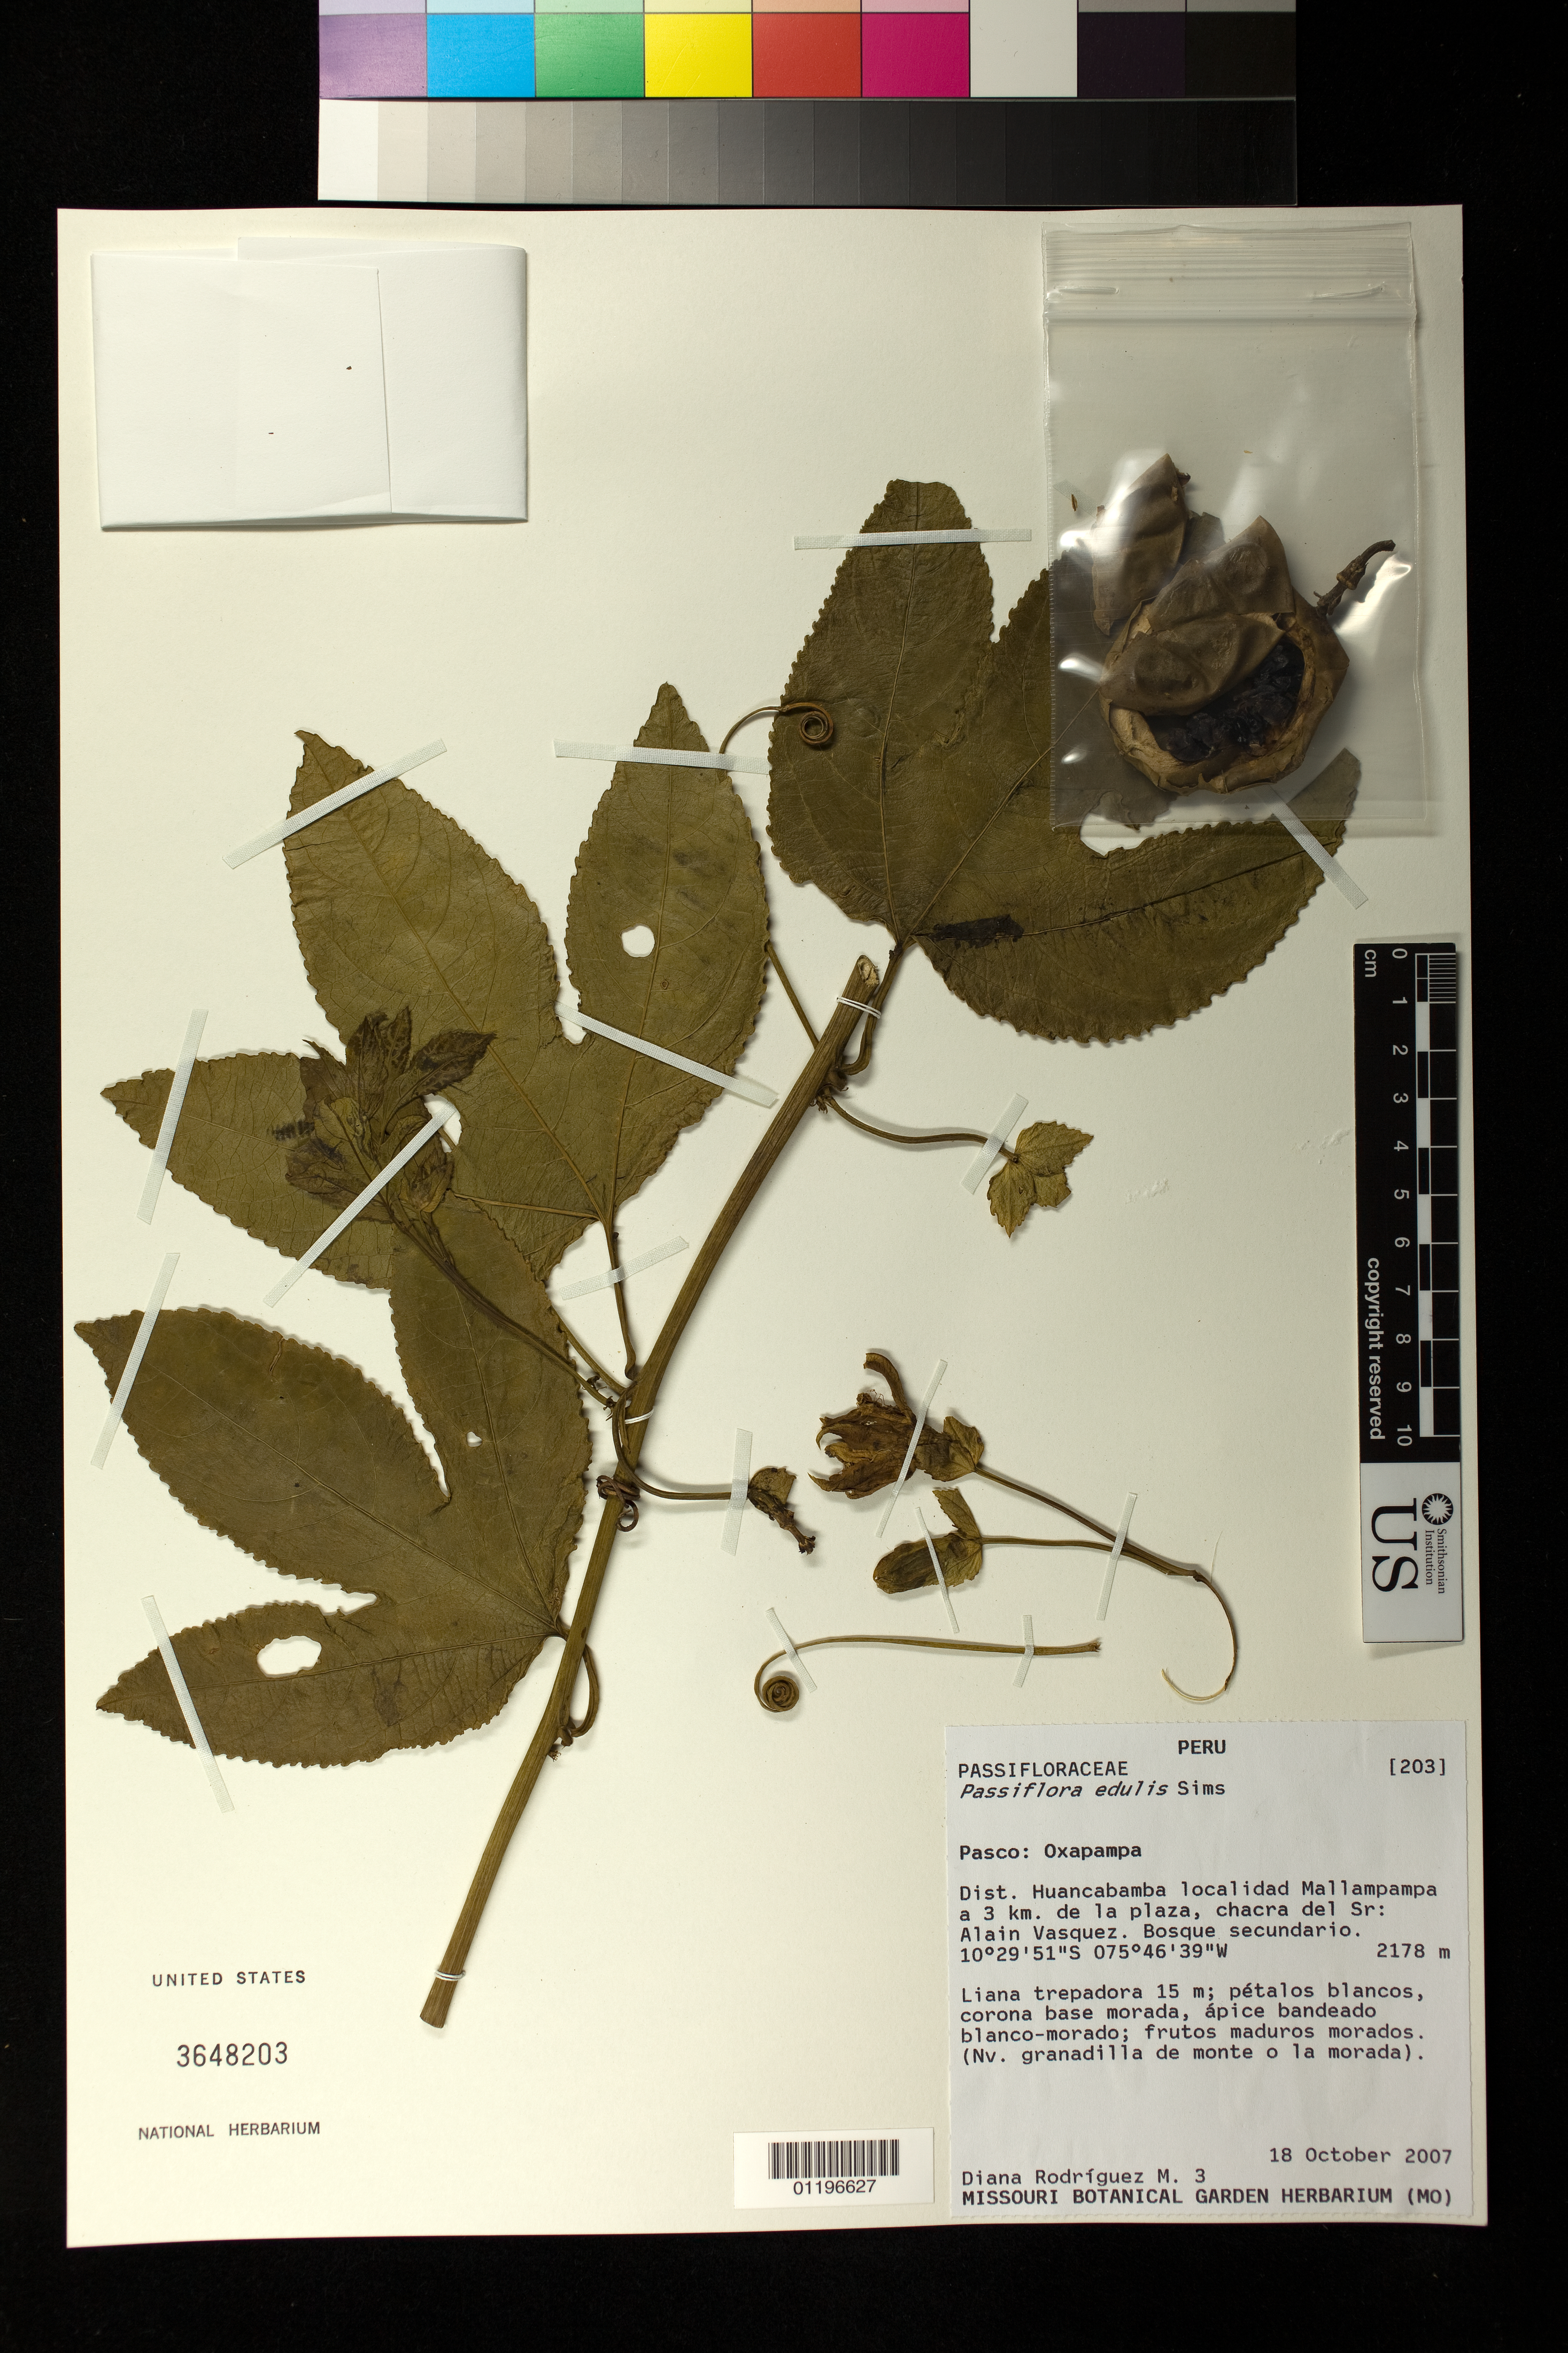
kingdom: Plantae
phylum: Tracheophyta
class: Magnoliopsida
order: Malpighiales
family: Passifloraceae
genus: Passiflora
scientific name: Passiflora edulis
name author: Sims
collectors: D. M. Rodríguez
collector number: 3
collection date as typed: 18 Oct 2007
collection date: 2007-10-18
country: Peru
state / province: Pasco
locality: Peru: Pasco: Oxapampa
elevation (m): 2178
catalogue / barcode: US 3648203